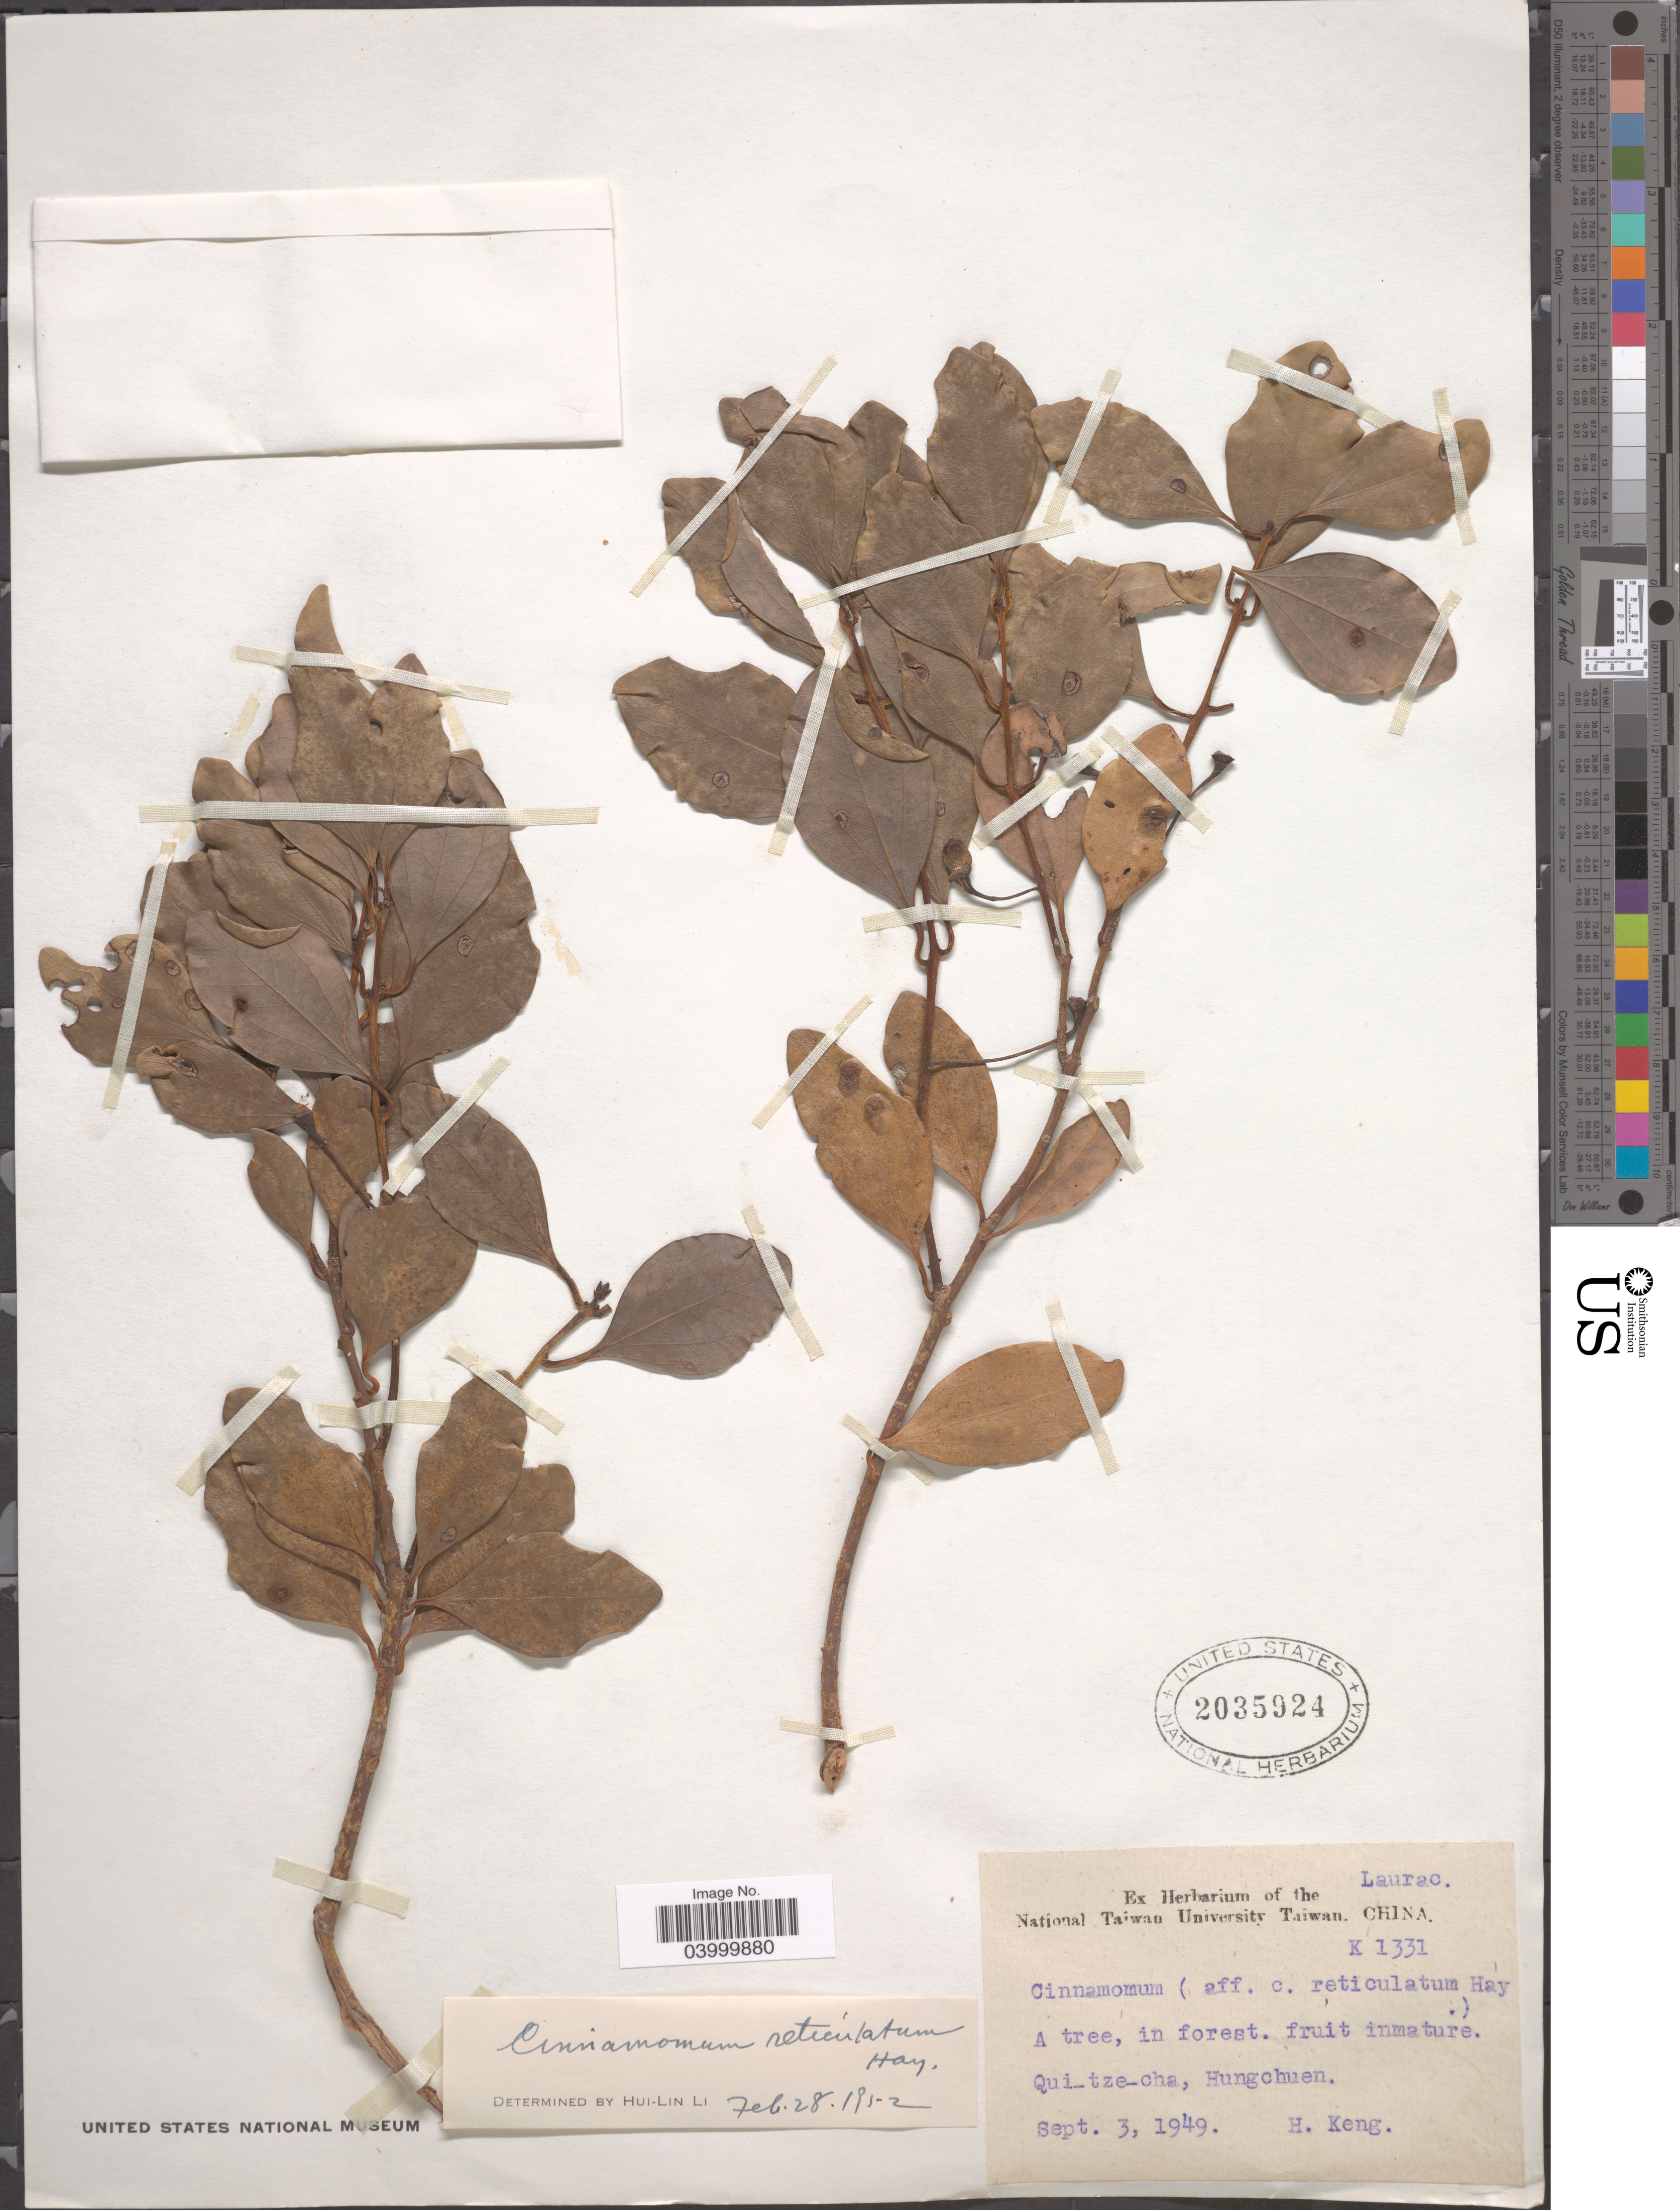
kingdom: Plantae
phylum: Tracheophyta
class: Magnoliopsida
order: Laurales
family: Lauraceae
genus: Cinnamomum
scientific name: Cinnamomum reticulatum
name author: Hayata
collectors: H. Keng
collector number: K 1331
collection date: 1949-09-03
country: Taiwan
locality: Qui_tze_cha, Hungchuen.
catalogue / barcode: US 2035924